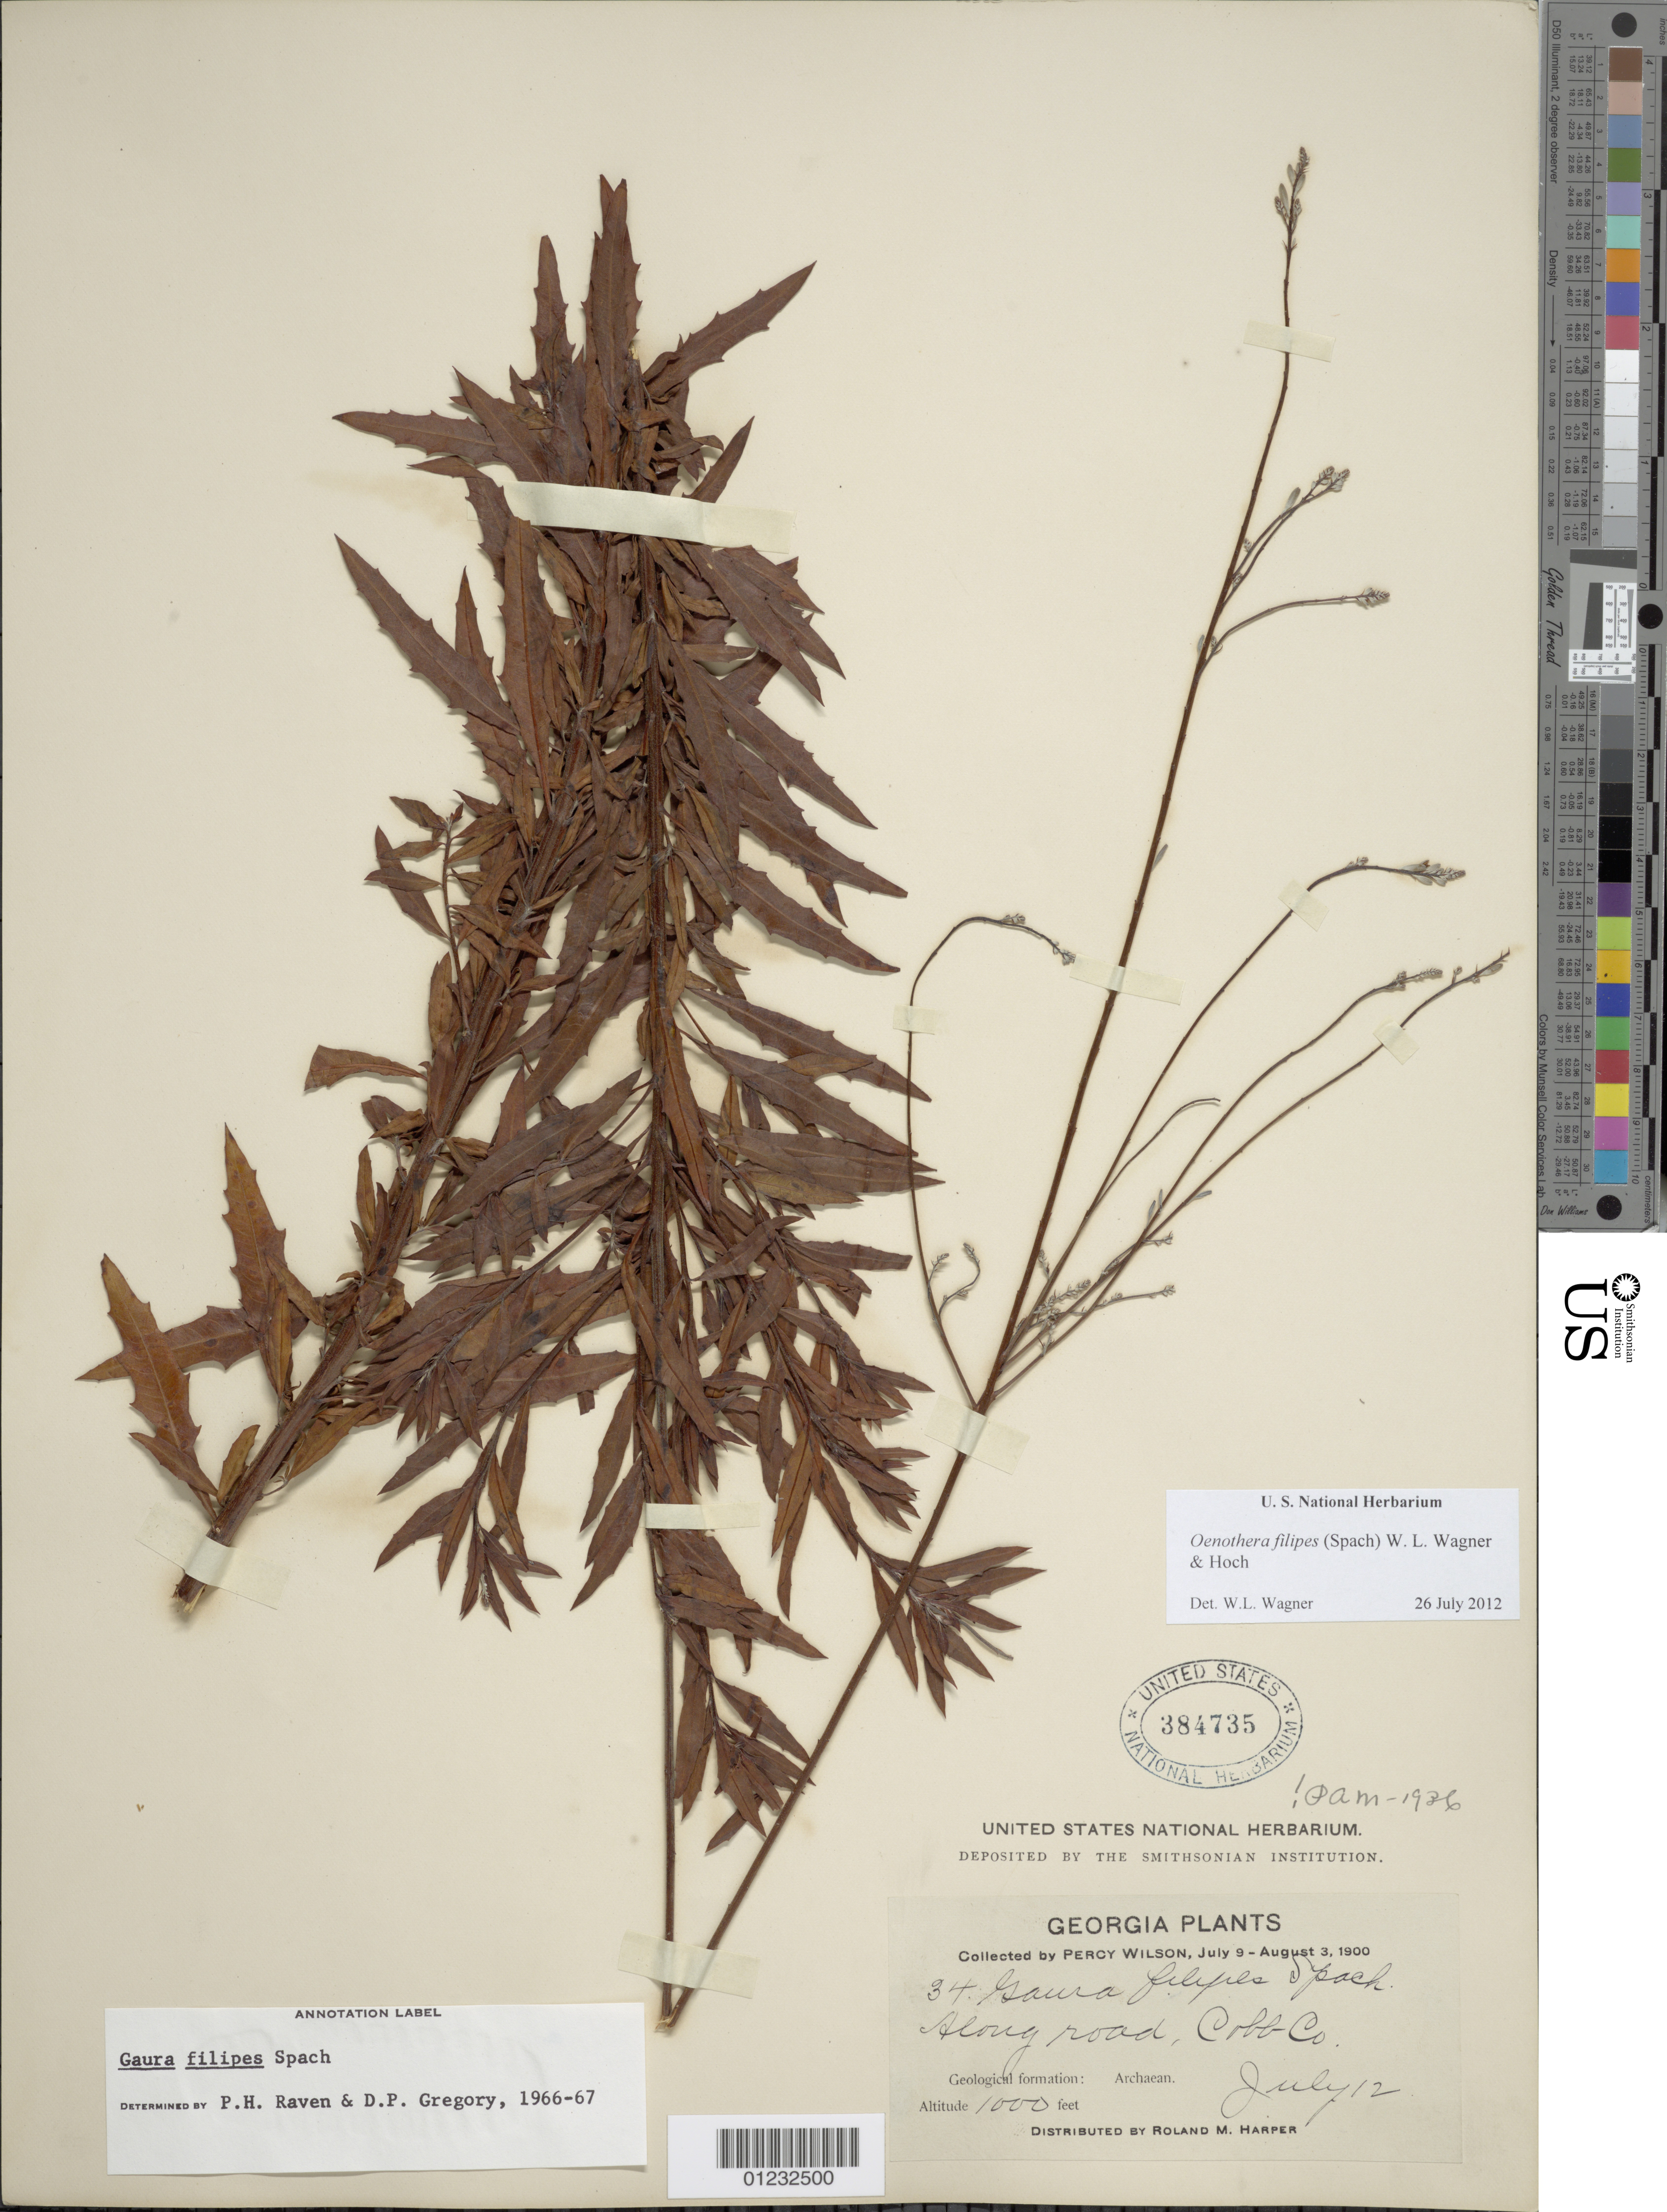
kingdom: Plantae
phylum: Tracheophyta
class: Magnoliopsida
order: Myrtales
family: Onagraceae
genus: Oenothera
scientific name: Oenothera filipes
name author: (Spach) W.L. Wagner & Hoch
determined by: Wagner, W. L., (BOT), Smithsonian Institution - National Museum of Natural History (UNITED STATES)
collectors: R. M. Harper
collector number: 34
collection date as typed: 12 Jul 1900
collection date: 1900-07-12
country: United States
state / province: Georgia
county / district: Cobb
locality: Archaean.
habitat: Along road.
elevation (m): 305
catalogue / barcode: US 384735